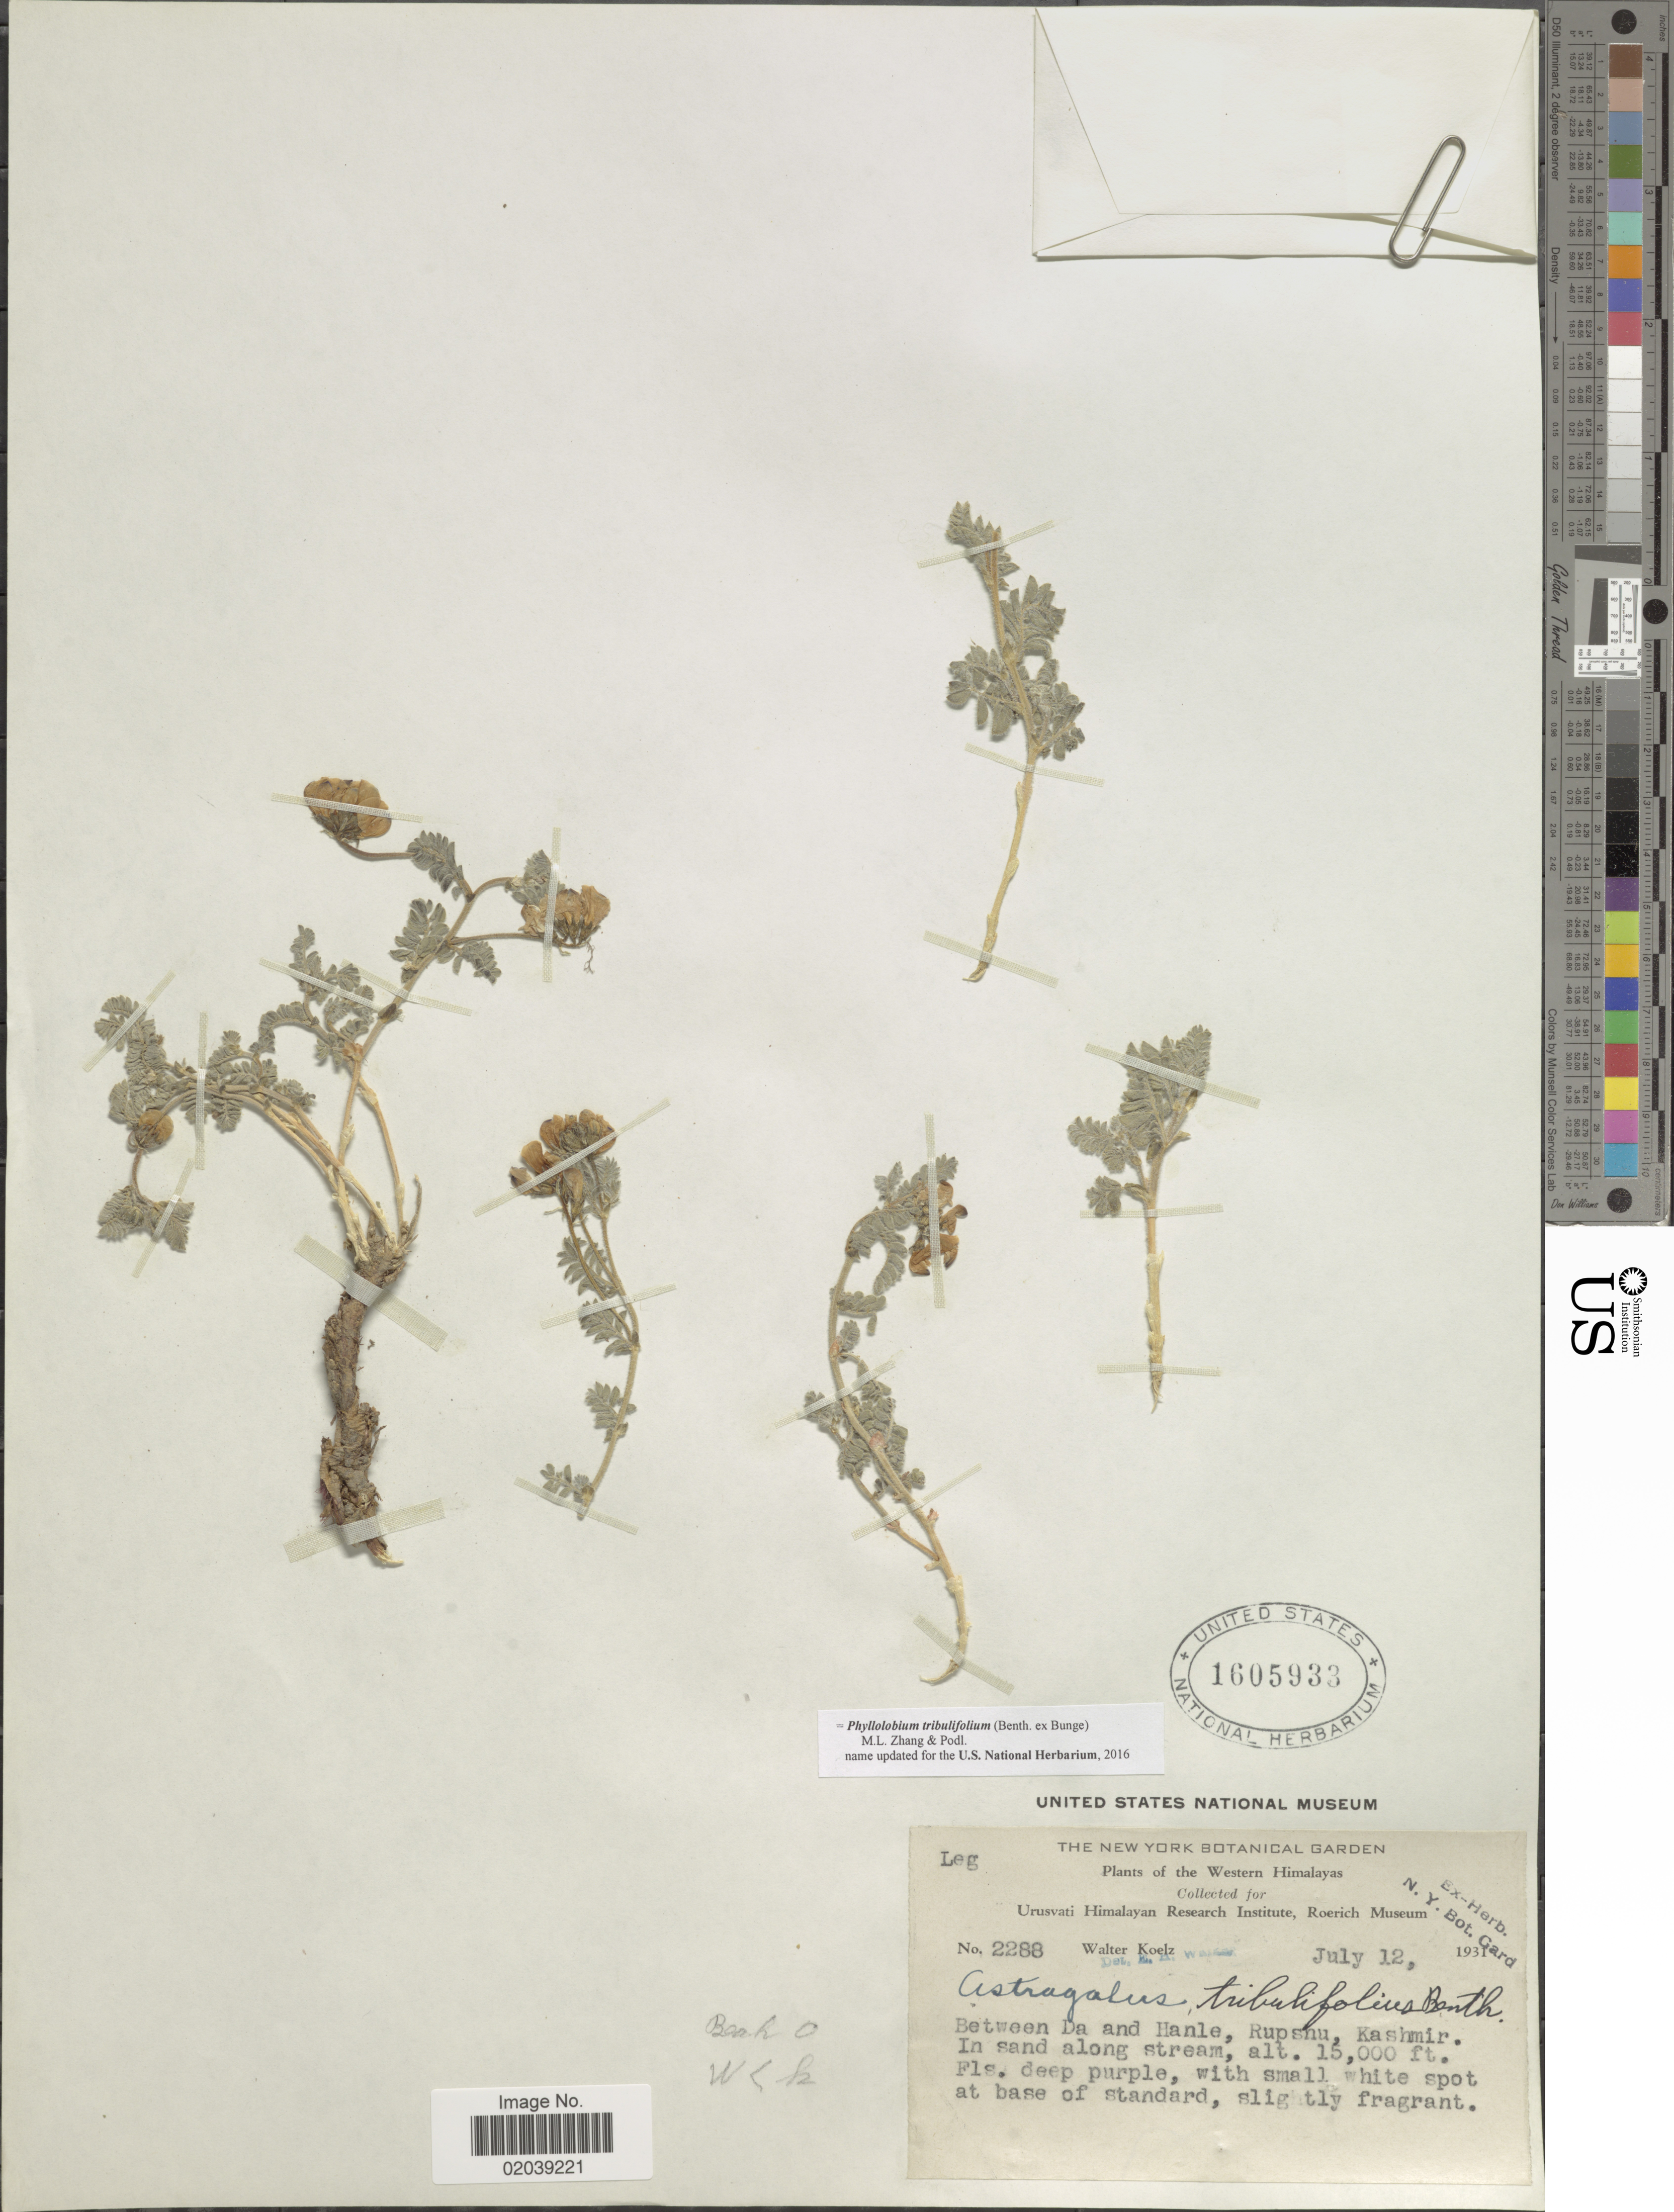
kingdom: Plantae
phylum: Tracheophyta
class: Magnoliopsida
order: Fabales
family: Fabaceae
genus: Phyllolobium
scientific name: Phyllolobium tribulifolium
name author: (Benth. ex Bunge) M.L. Zhang & Podlech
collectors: W. N. Koelz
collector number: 2288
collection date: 1931-07-12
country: India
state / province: Jammu and Kashmir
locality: Western Himalayas, between Da and Hanle, Rupshu, Kashmir. In sand along stream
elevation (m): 4572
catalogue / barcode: US 1605933